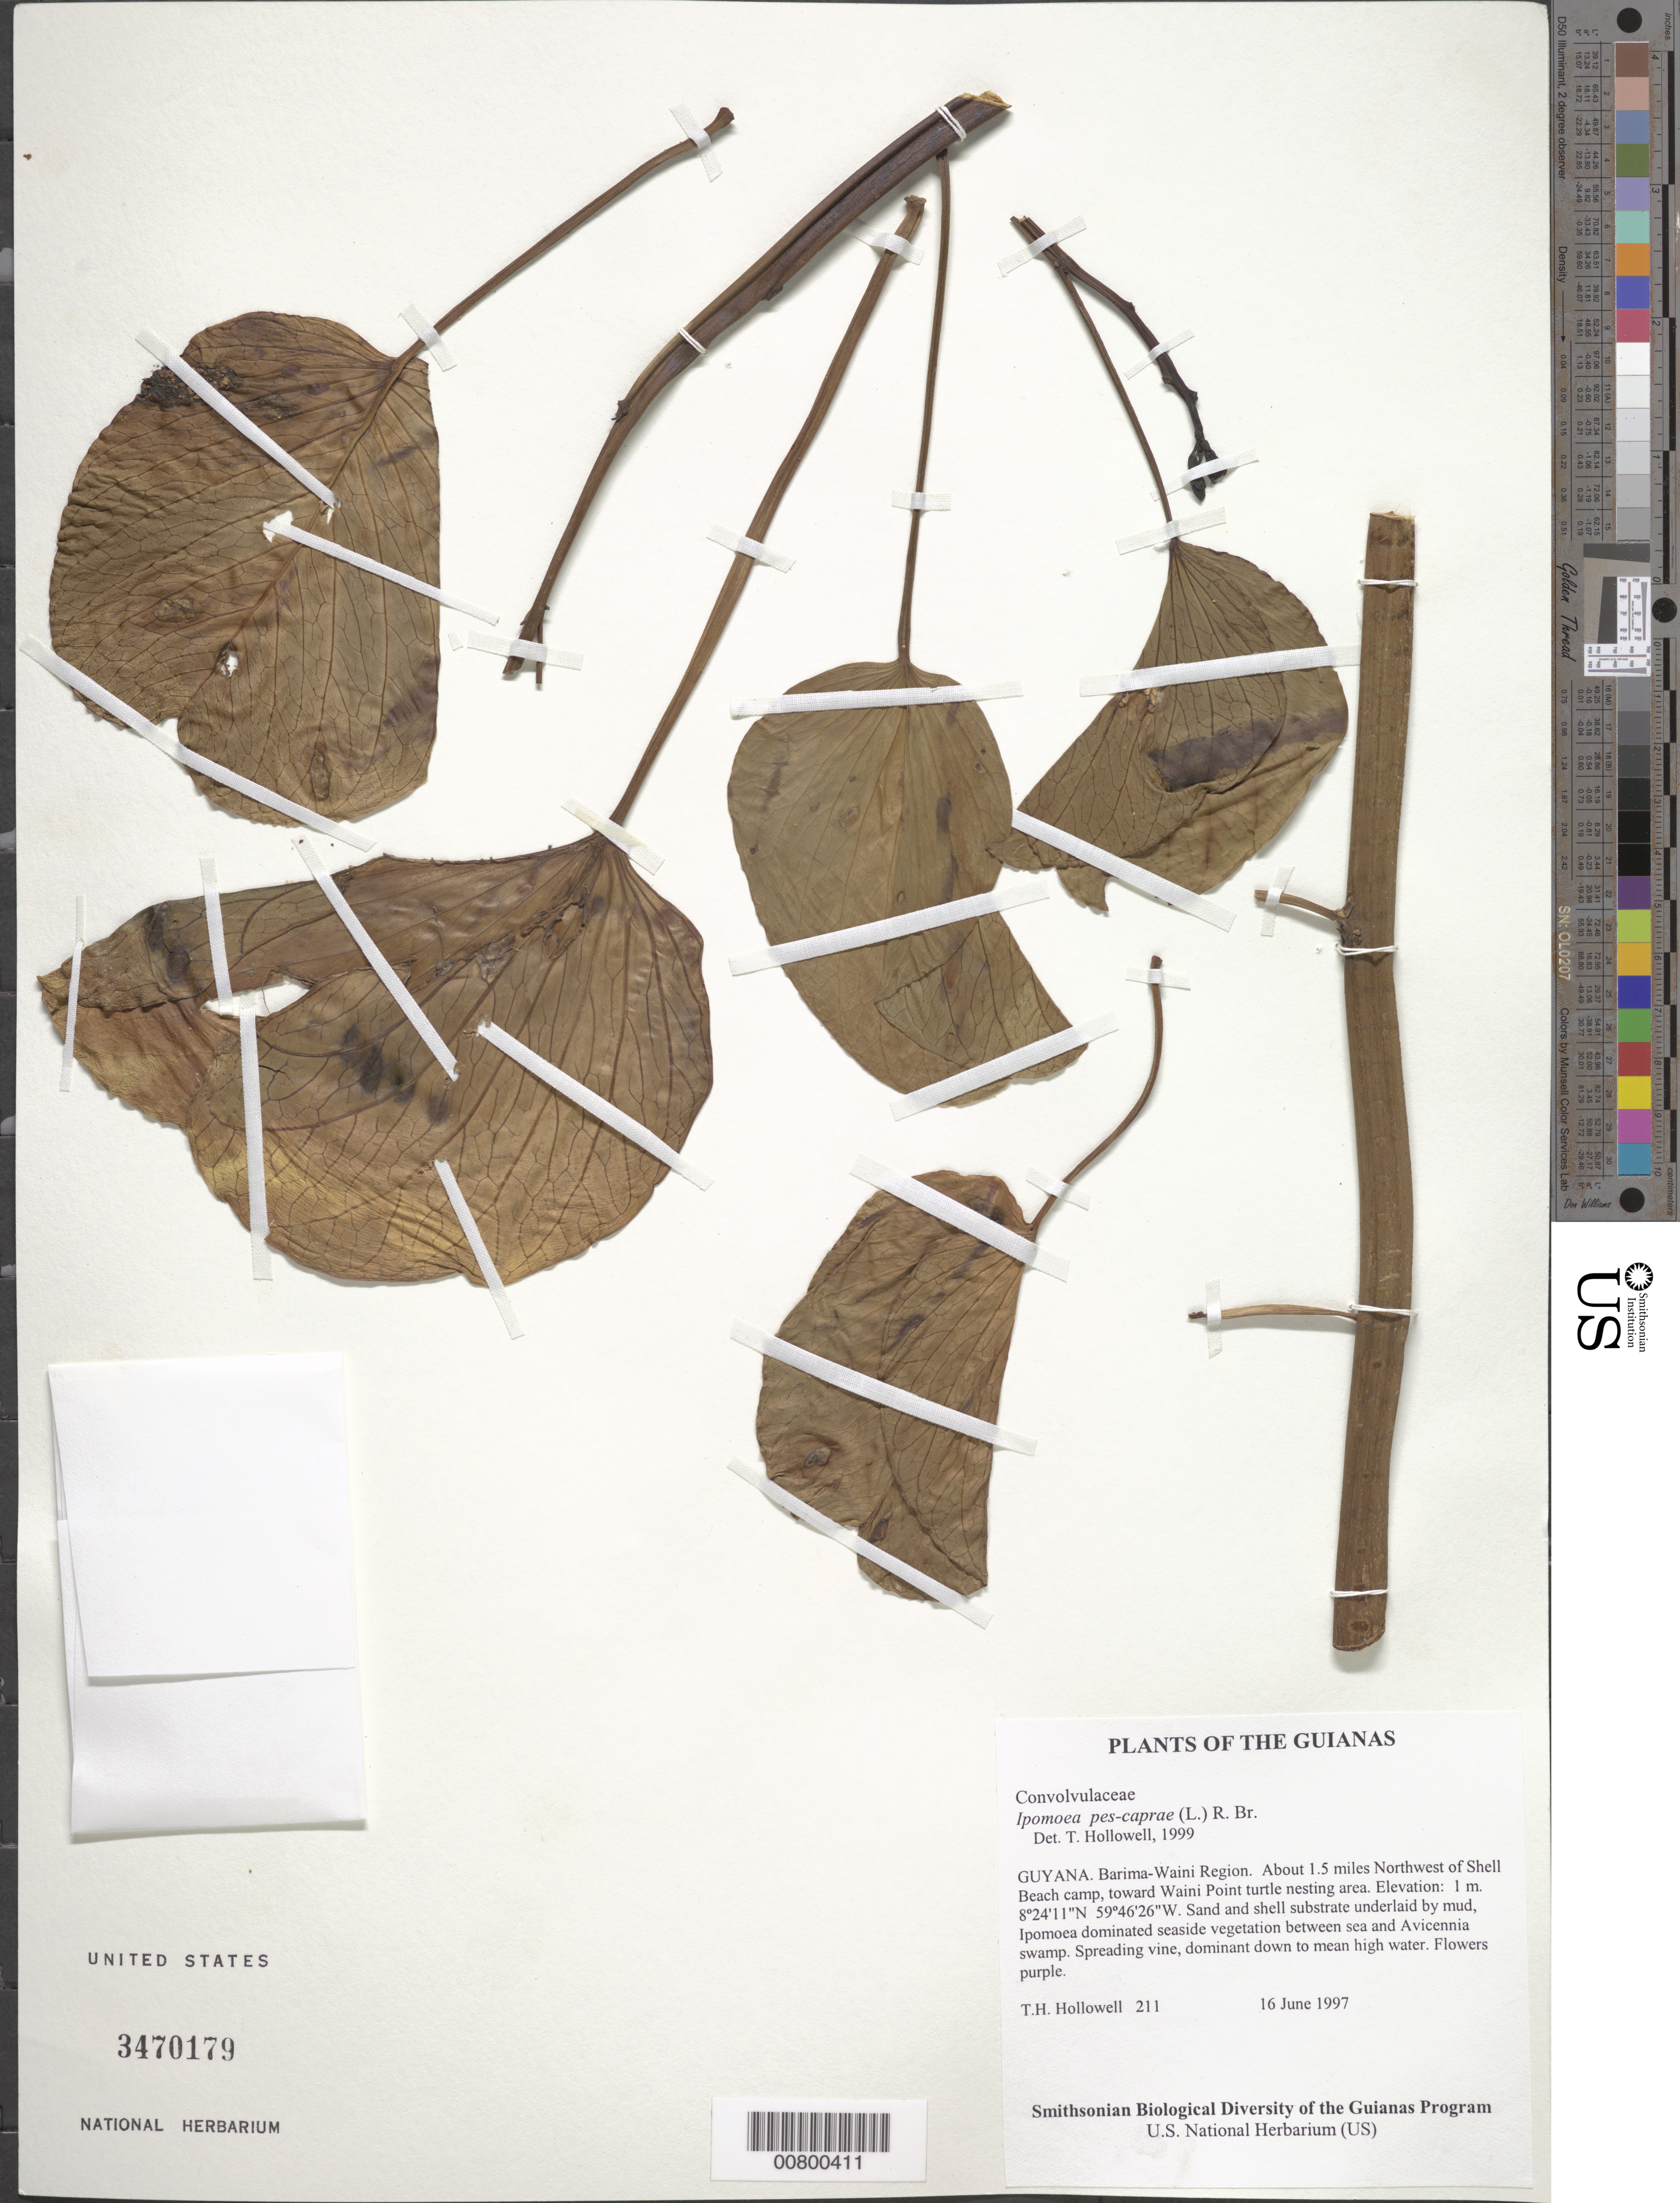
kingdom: Plantae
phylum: Tracheophyta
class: Magnoliopsida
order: Solanales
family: Convolvulaceae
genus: Ipomoea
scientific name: Ipomoea pes-caprae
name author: (L.) R. Br.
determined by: Hollowell, T. H., (BOT), Smithsonian Institution - National Museum of Natural History (UNITED STATES)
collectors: T. Hollowell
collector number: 211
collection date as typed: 16 June 1997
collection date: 1997-06-16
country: Guyana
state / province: Barima-Waini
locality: About 1.5 miles Northwest of Shell Beach camp, toward Waini Point turtle nesting area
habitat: Sand and shell substrate underlaid by mud, Ipomoea dominated seaside vegetation between sea and Avicennia swamp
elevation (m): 1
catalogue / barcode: US 3470179